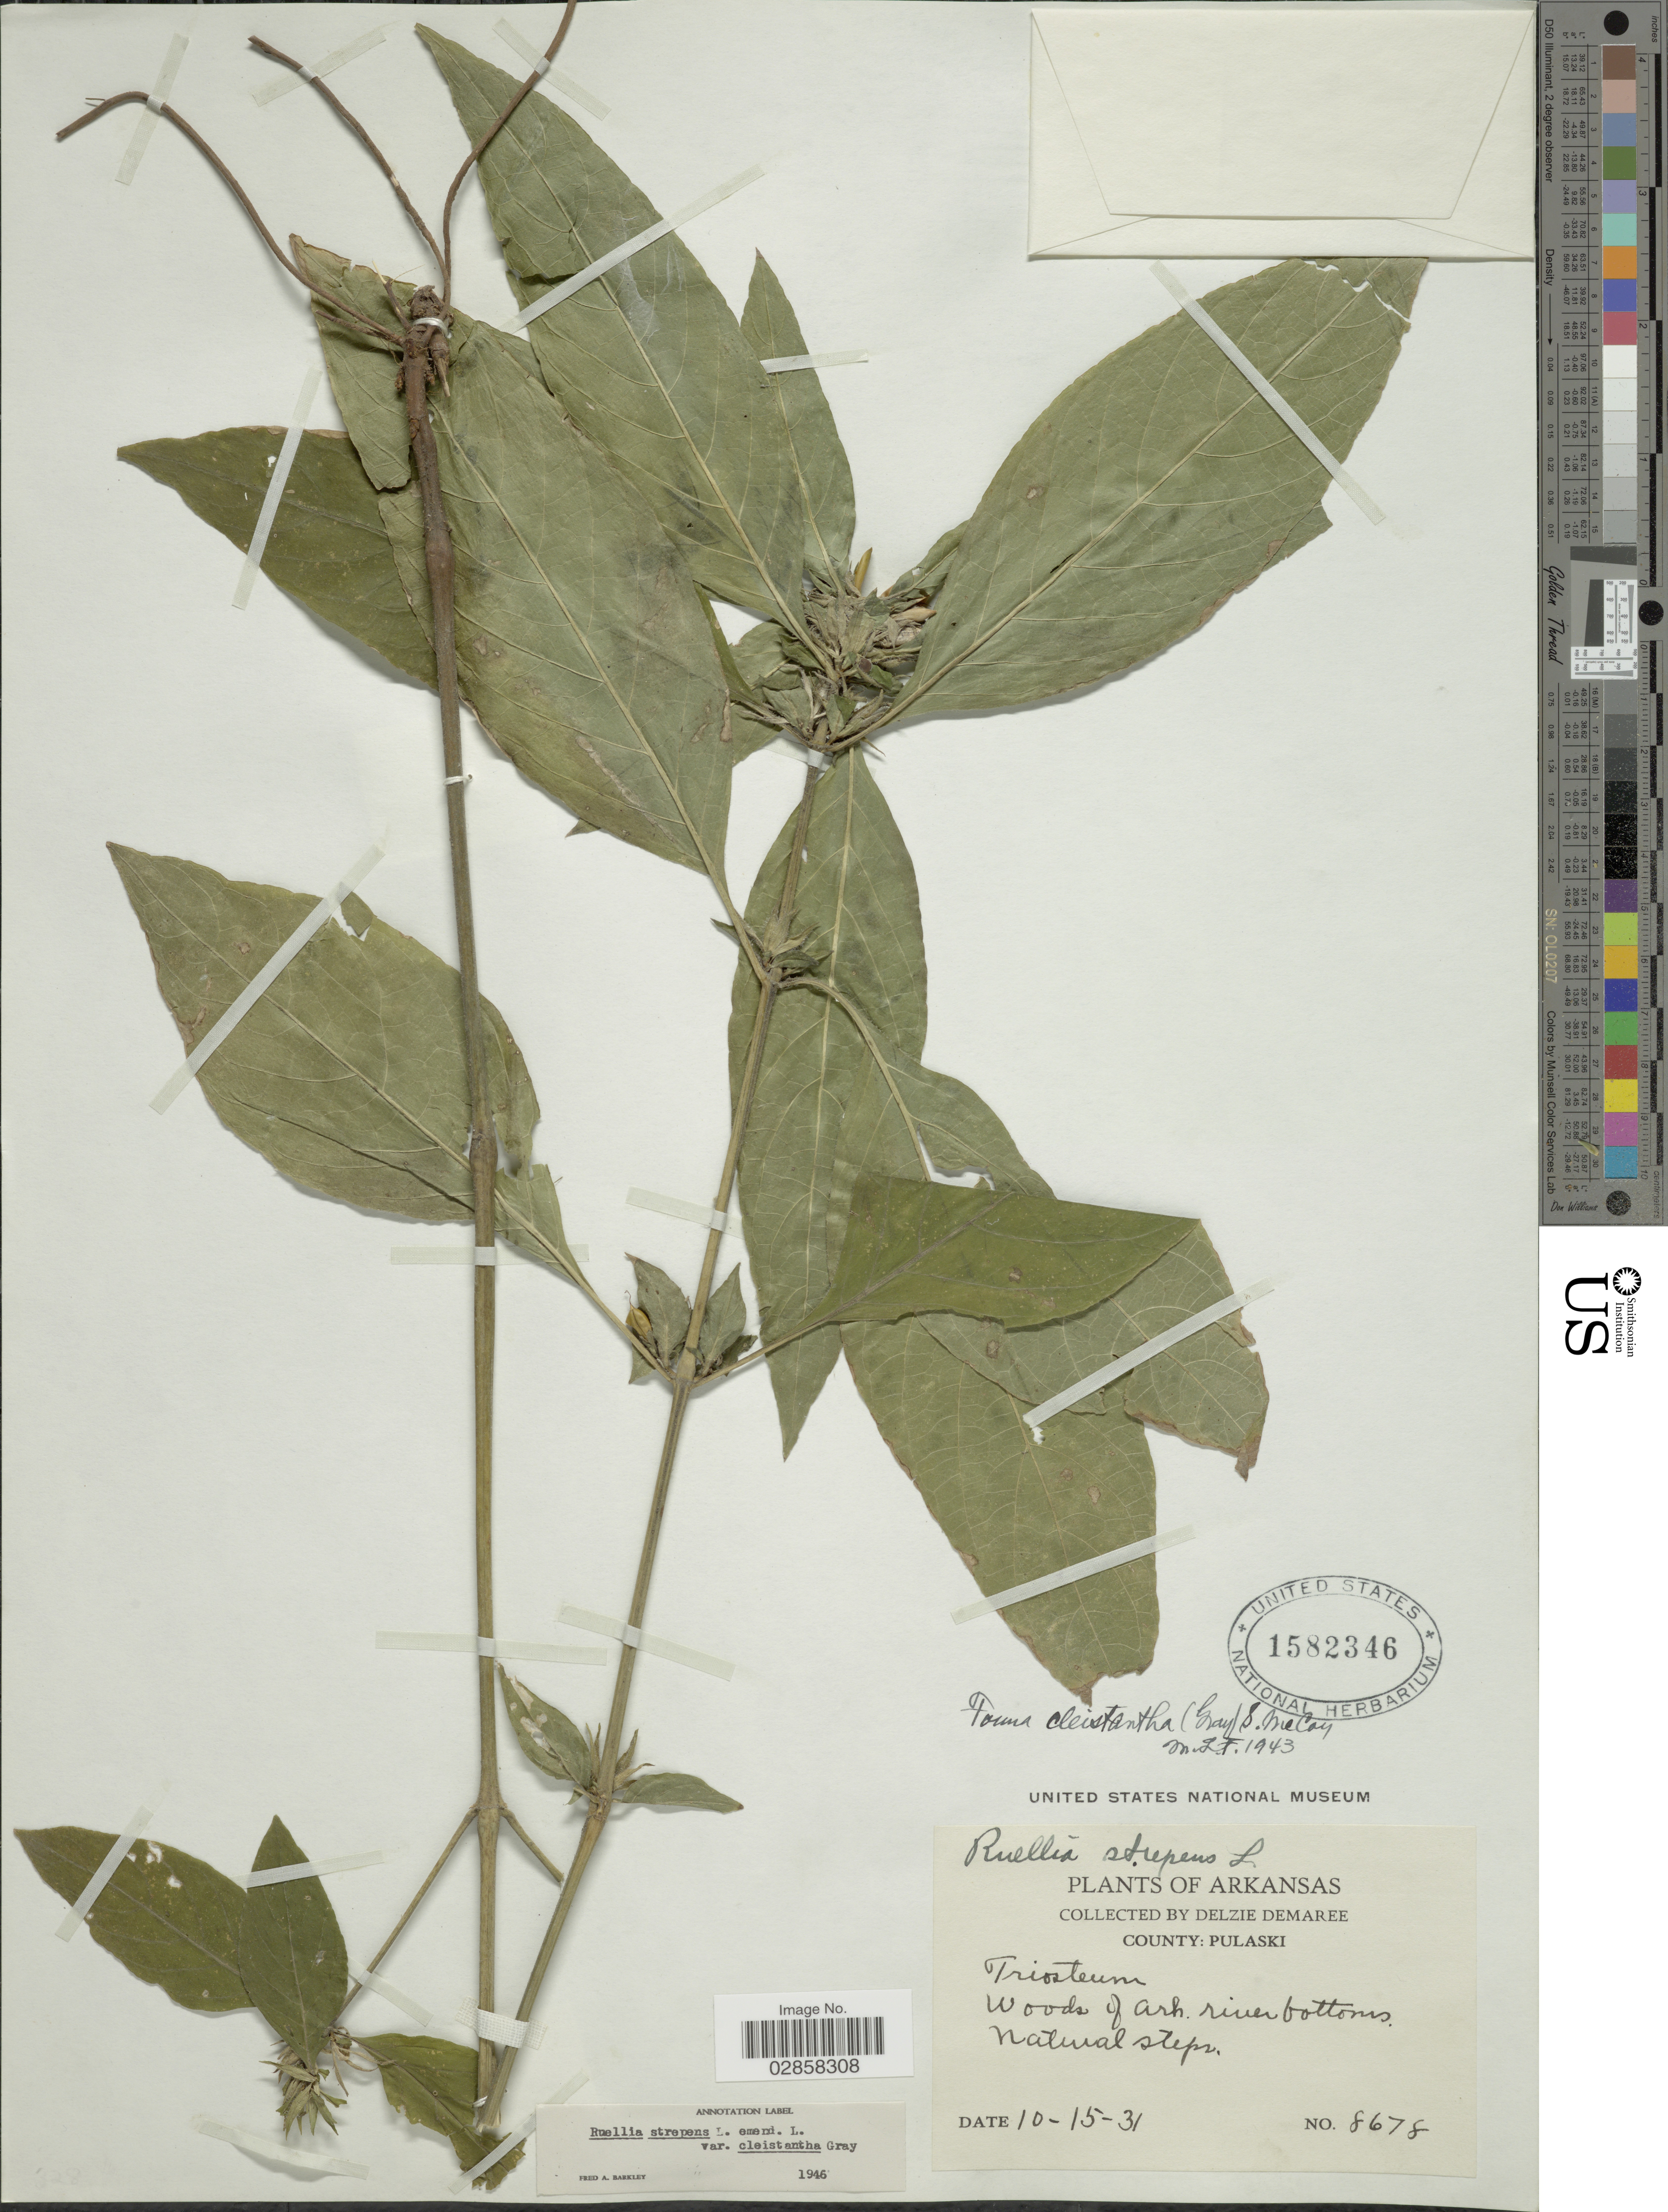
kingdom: Plantae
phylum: Tracheophyta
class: Magnoliopsida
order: Lamiales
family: Acanthaceae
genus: Ruellia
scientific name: Ruellia strepens f. cleistantha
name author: (A. Gray) S. McCoy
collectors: D. Demaree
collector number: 8678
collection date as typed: Transcribed d/m/y: 15/10/31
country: United States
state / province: Arkansas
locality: County: Pulaski. Woods of Ash. river bottoms.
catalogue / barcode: US 1582346